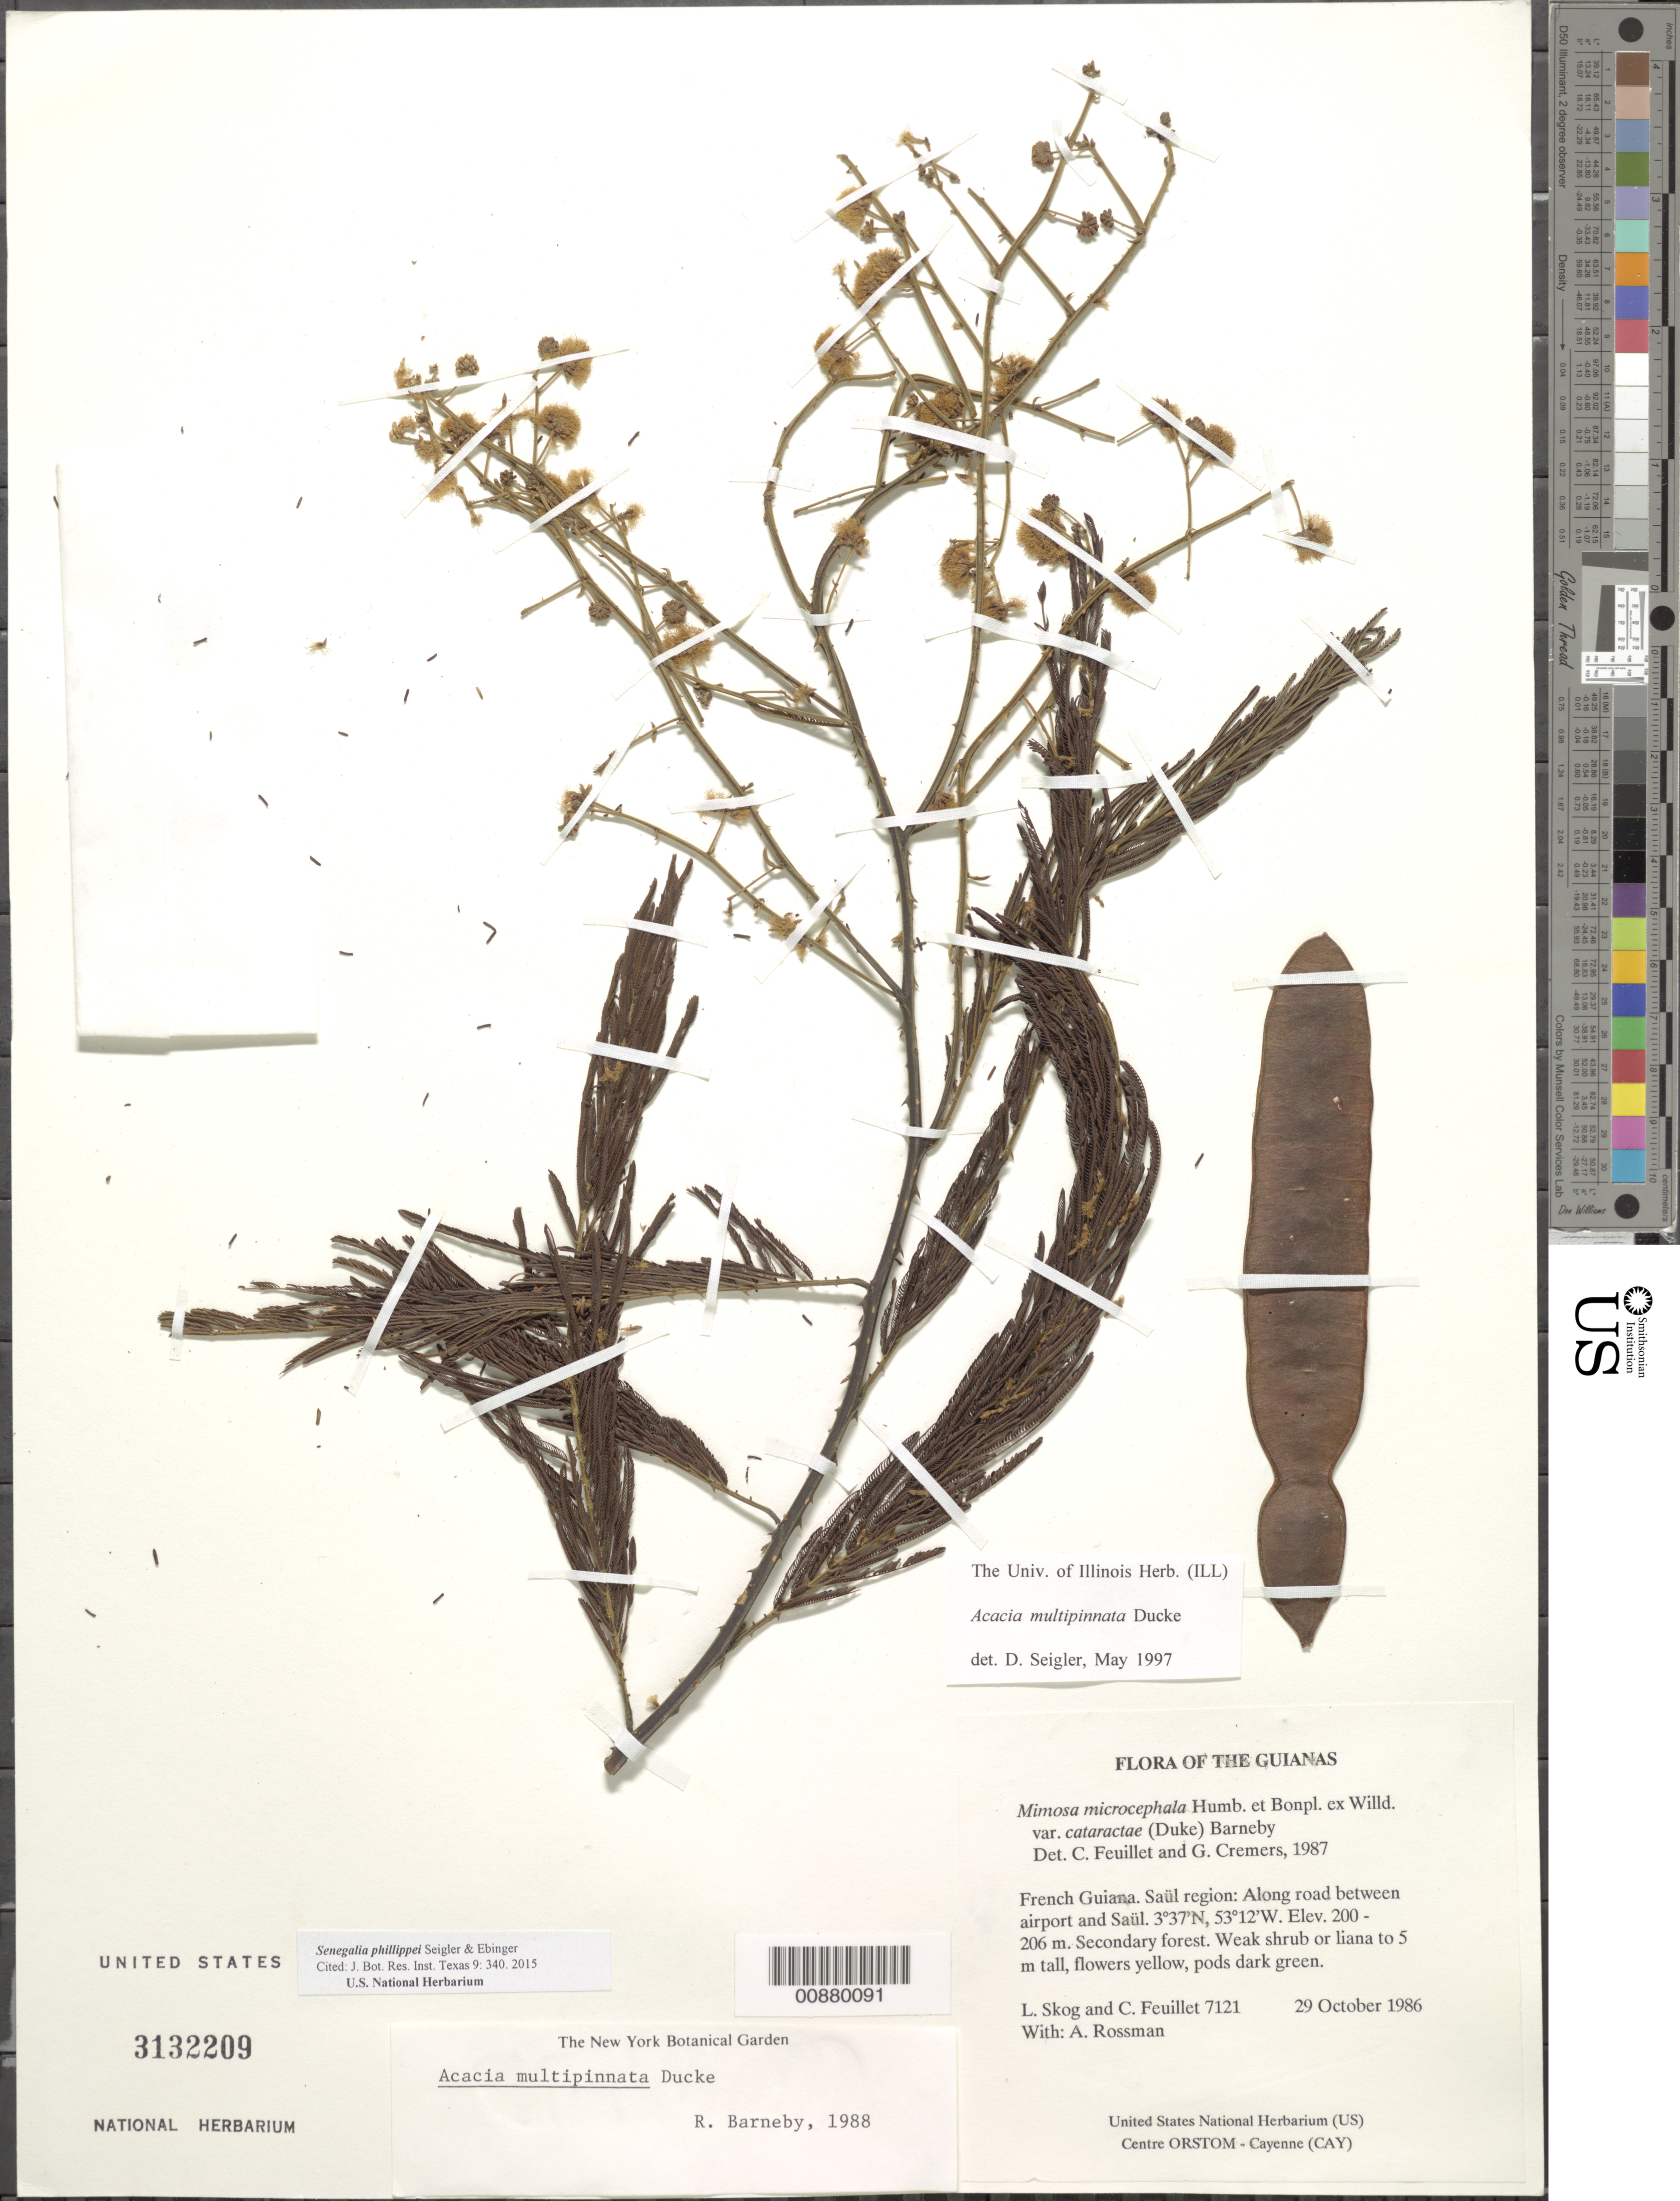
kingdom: Plantae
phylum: Tracheophyta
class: Magnoliopsida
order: Fabales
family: Fabaceae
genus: Senegalia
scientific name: Senegalia phillippei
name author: Seigler & Ebinger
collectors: L. E. Skog, C. Feuillet & A. Rossman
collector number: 7121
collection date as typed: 29 October 1986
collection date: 1986-10-29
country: French Guiana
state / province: Saint-Laurent-du-Maroni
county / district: Saül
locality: Along road between airport and Saül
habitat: Secondary forest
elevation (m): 200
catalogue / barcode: US 3132209